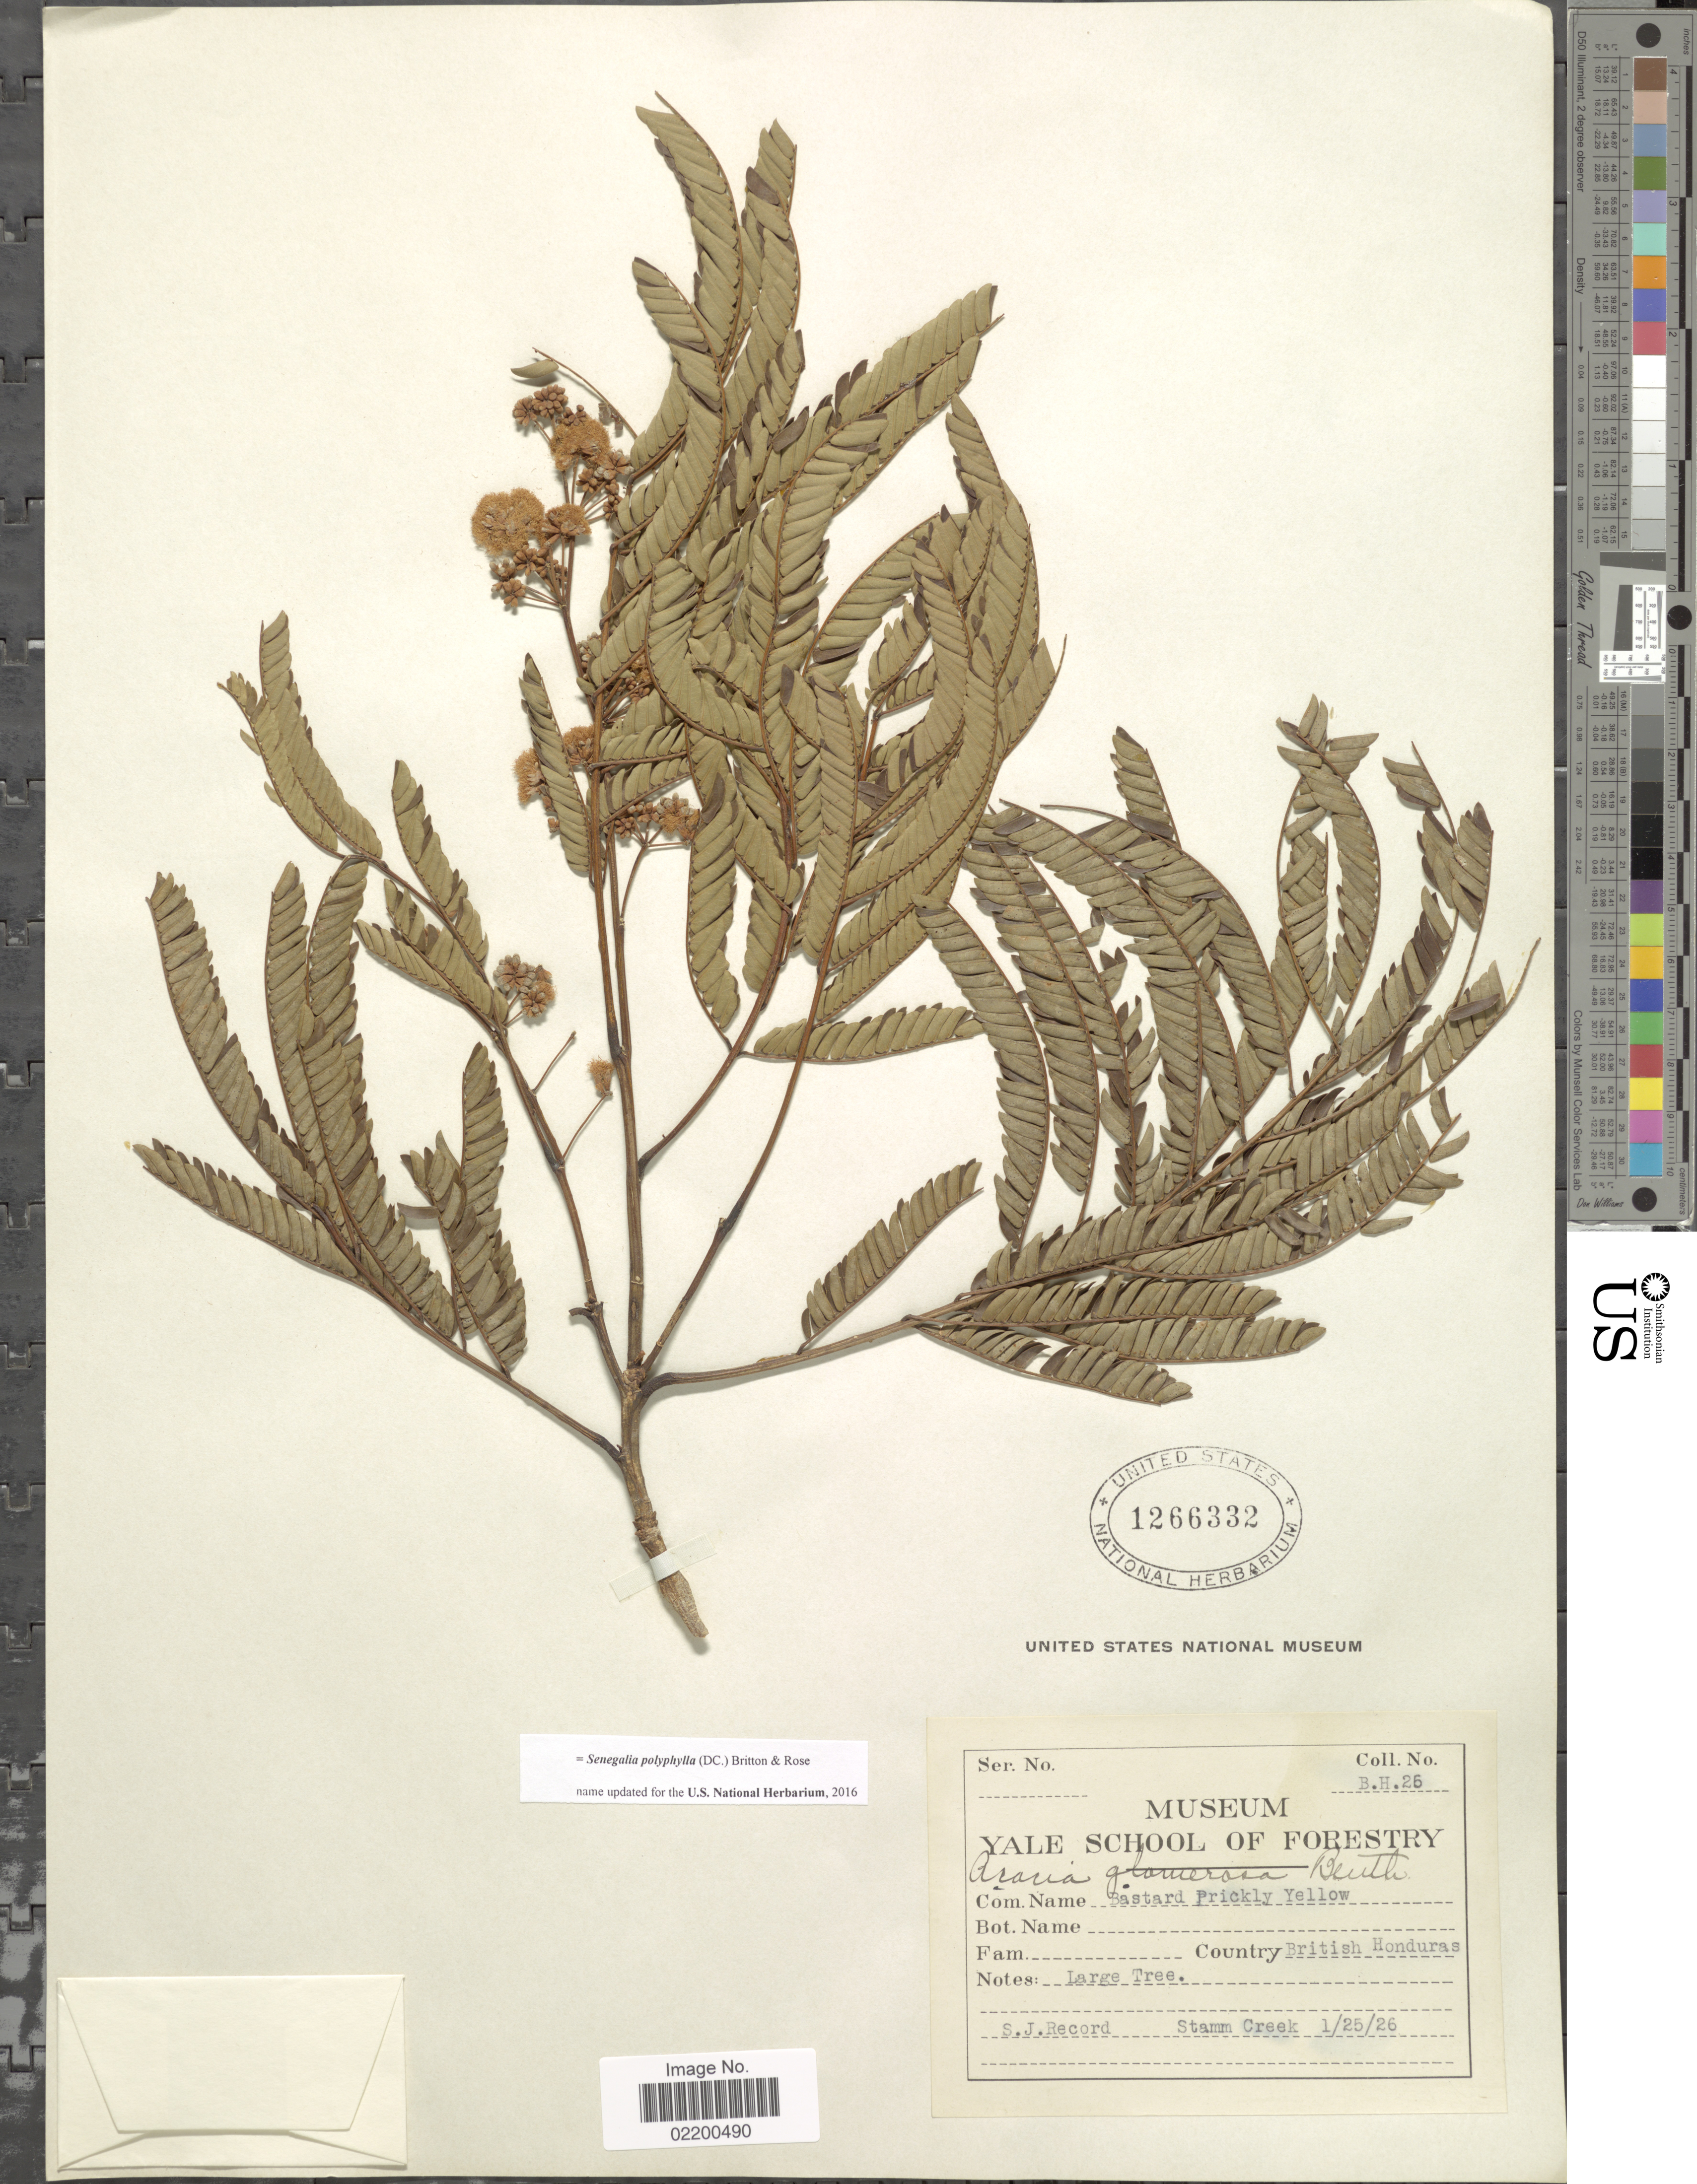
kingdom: Plantae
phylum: Tracheophyta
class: Magnoliopsida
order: Fabales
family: Fabaceae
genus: Senegalia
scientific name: Senegalia polyphylla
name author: (DC.) Britton & Rose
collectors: S. J. Record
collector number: B.H. 26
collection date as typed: Transcribed d/m/y: 25/1/26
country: Belize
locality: Stamm Creek, British Honduras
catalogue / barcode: US 1266332